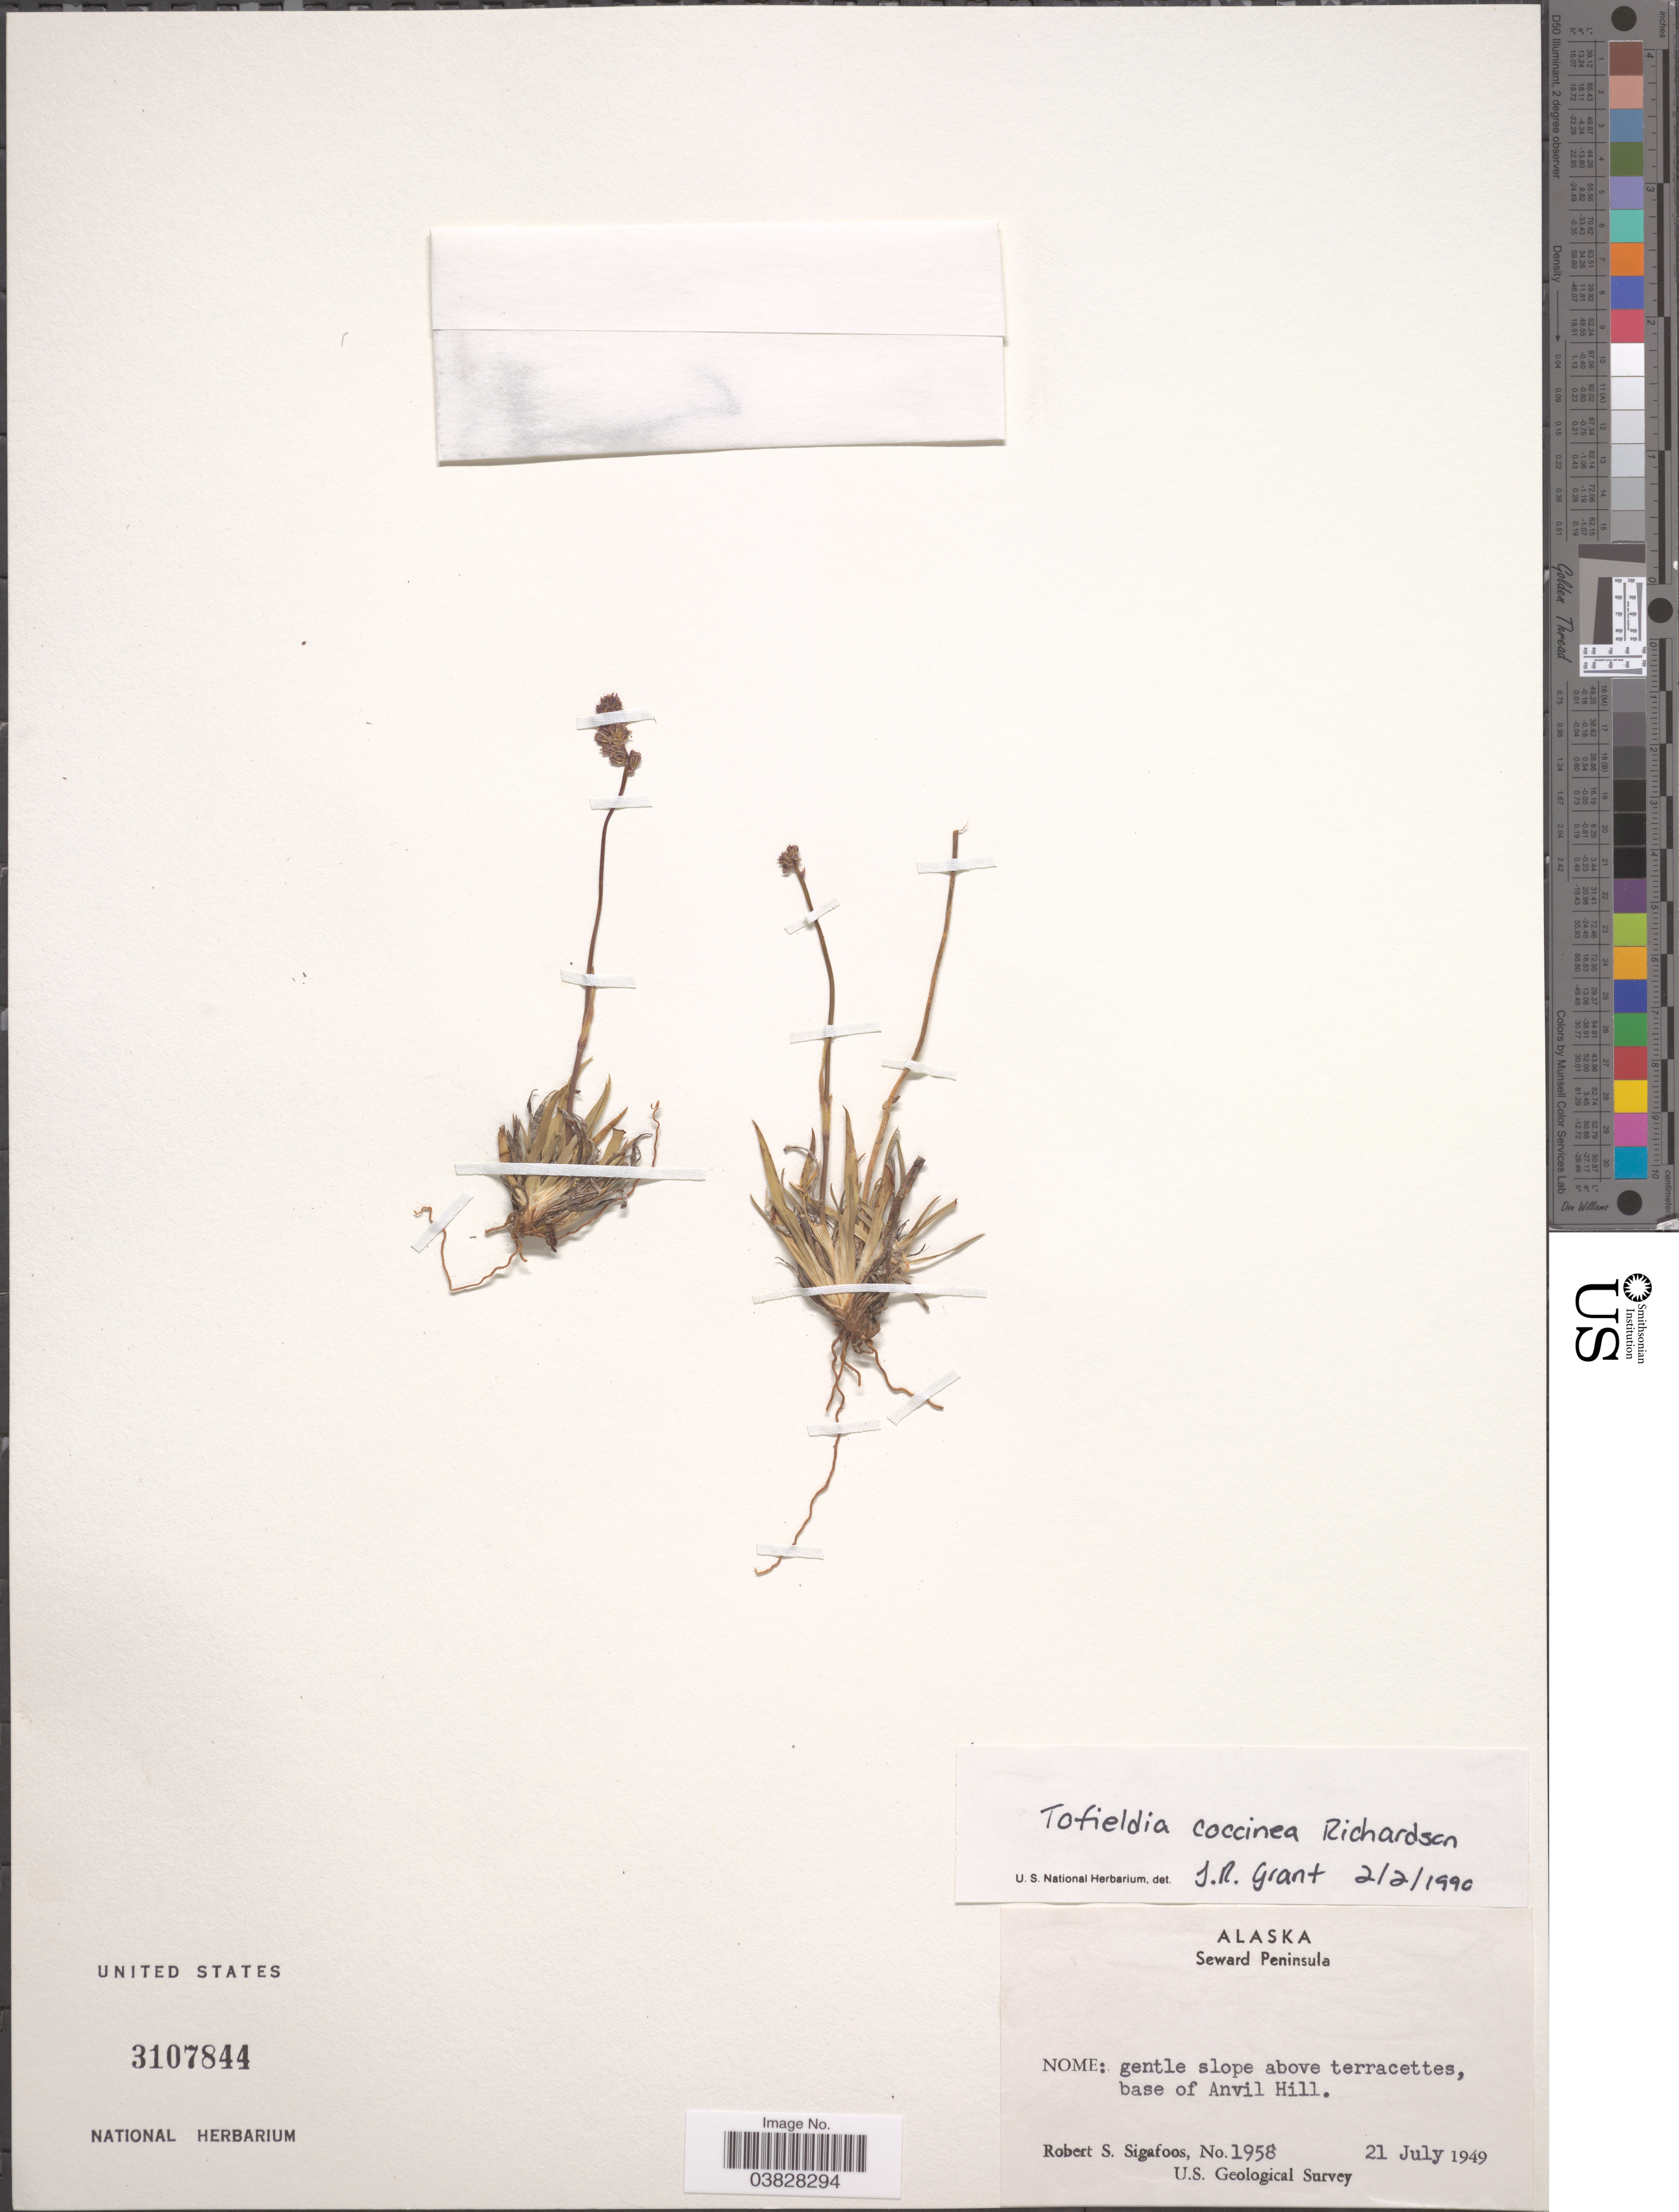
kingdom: Plantae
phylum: Tracheophyta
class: Liliopsida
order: Alismatales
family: Tofieldiaceae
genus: Tofieldia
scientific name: Tofieldia coccinea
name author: Richardson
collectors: R. Sigafoos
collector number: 1958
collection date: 1949-07-21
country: United States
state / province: Alaska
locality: Seward Peninsula. Nome: gentle slope above terracettes, base of Anvil Hill.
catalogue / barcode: US 3107844